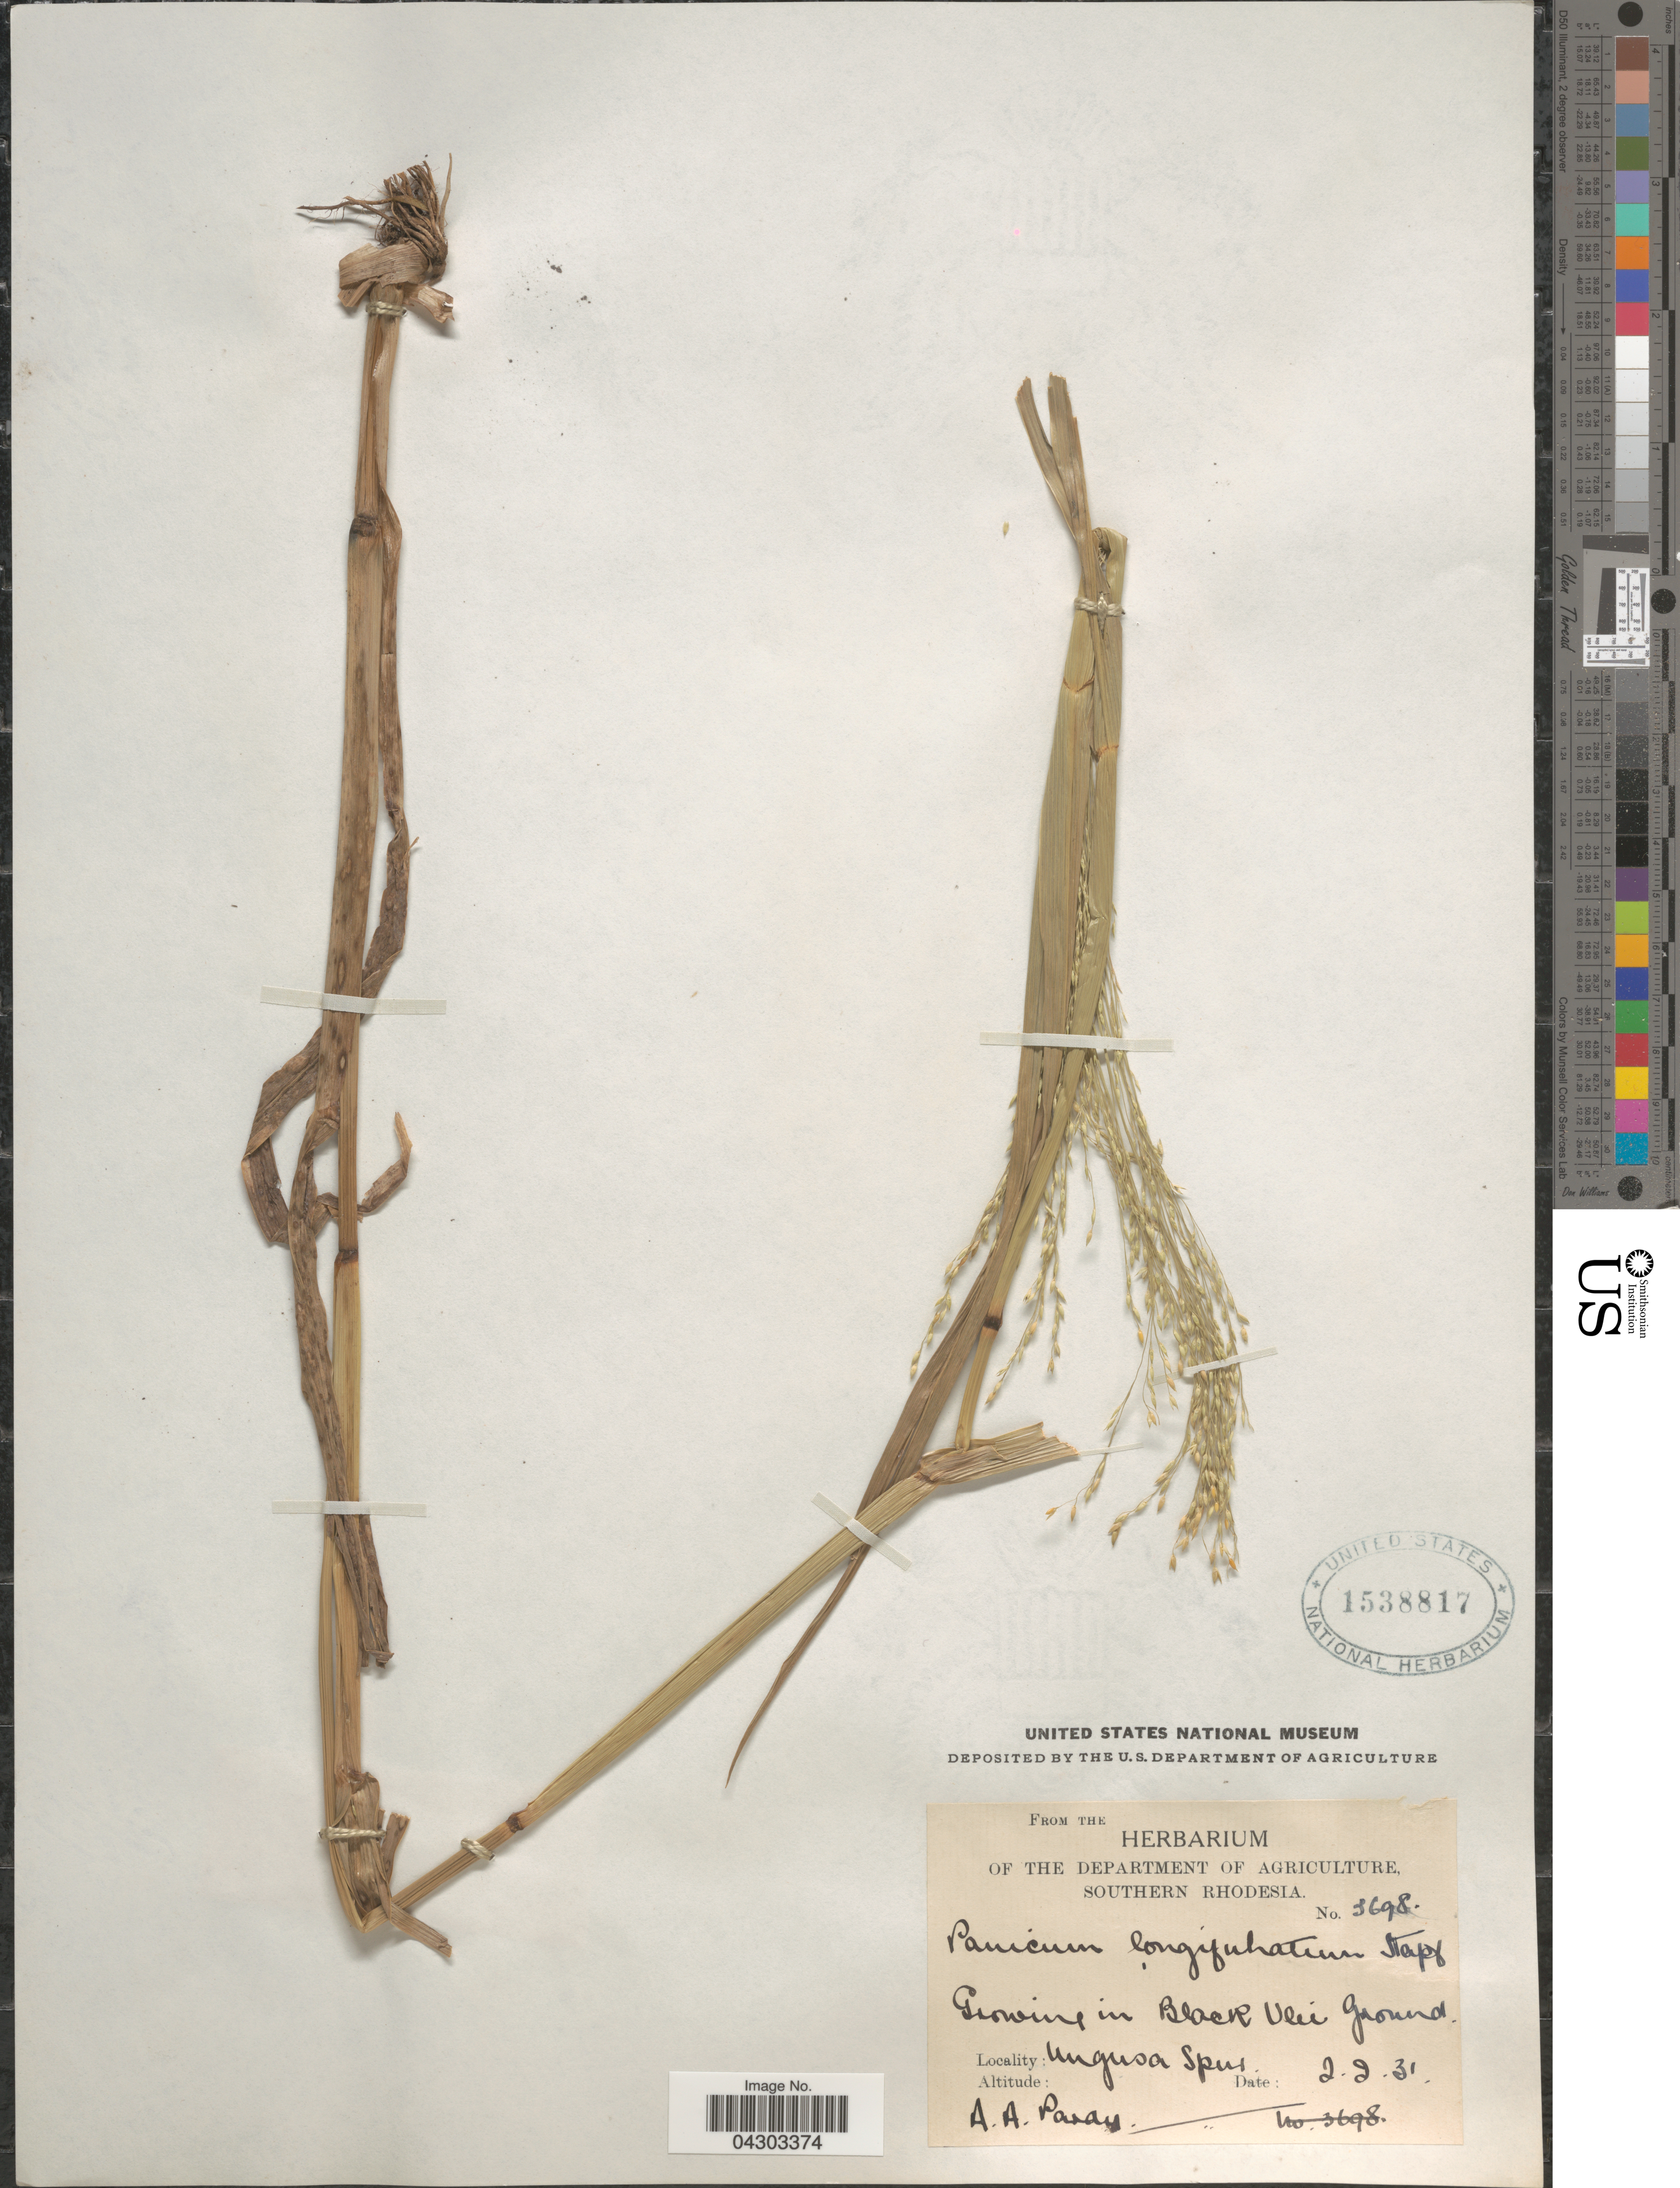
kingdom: Plantae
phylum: Tracheophyta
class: Liliopsida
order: Poales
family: Poaceae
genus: Panicum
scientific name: Panicum antidotale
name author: Retz.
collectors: A. Pardy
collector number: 3698?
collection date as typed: Transcribed d/m/y: 2/2/31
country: Zimbabwe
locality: Southern Rhodesia. In Black Vlei Ground. Ungusa Spur.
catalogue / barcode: US 1538817